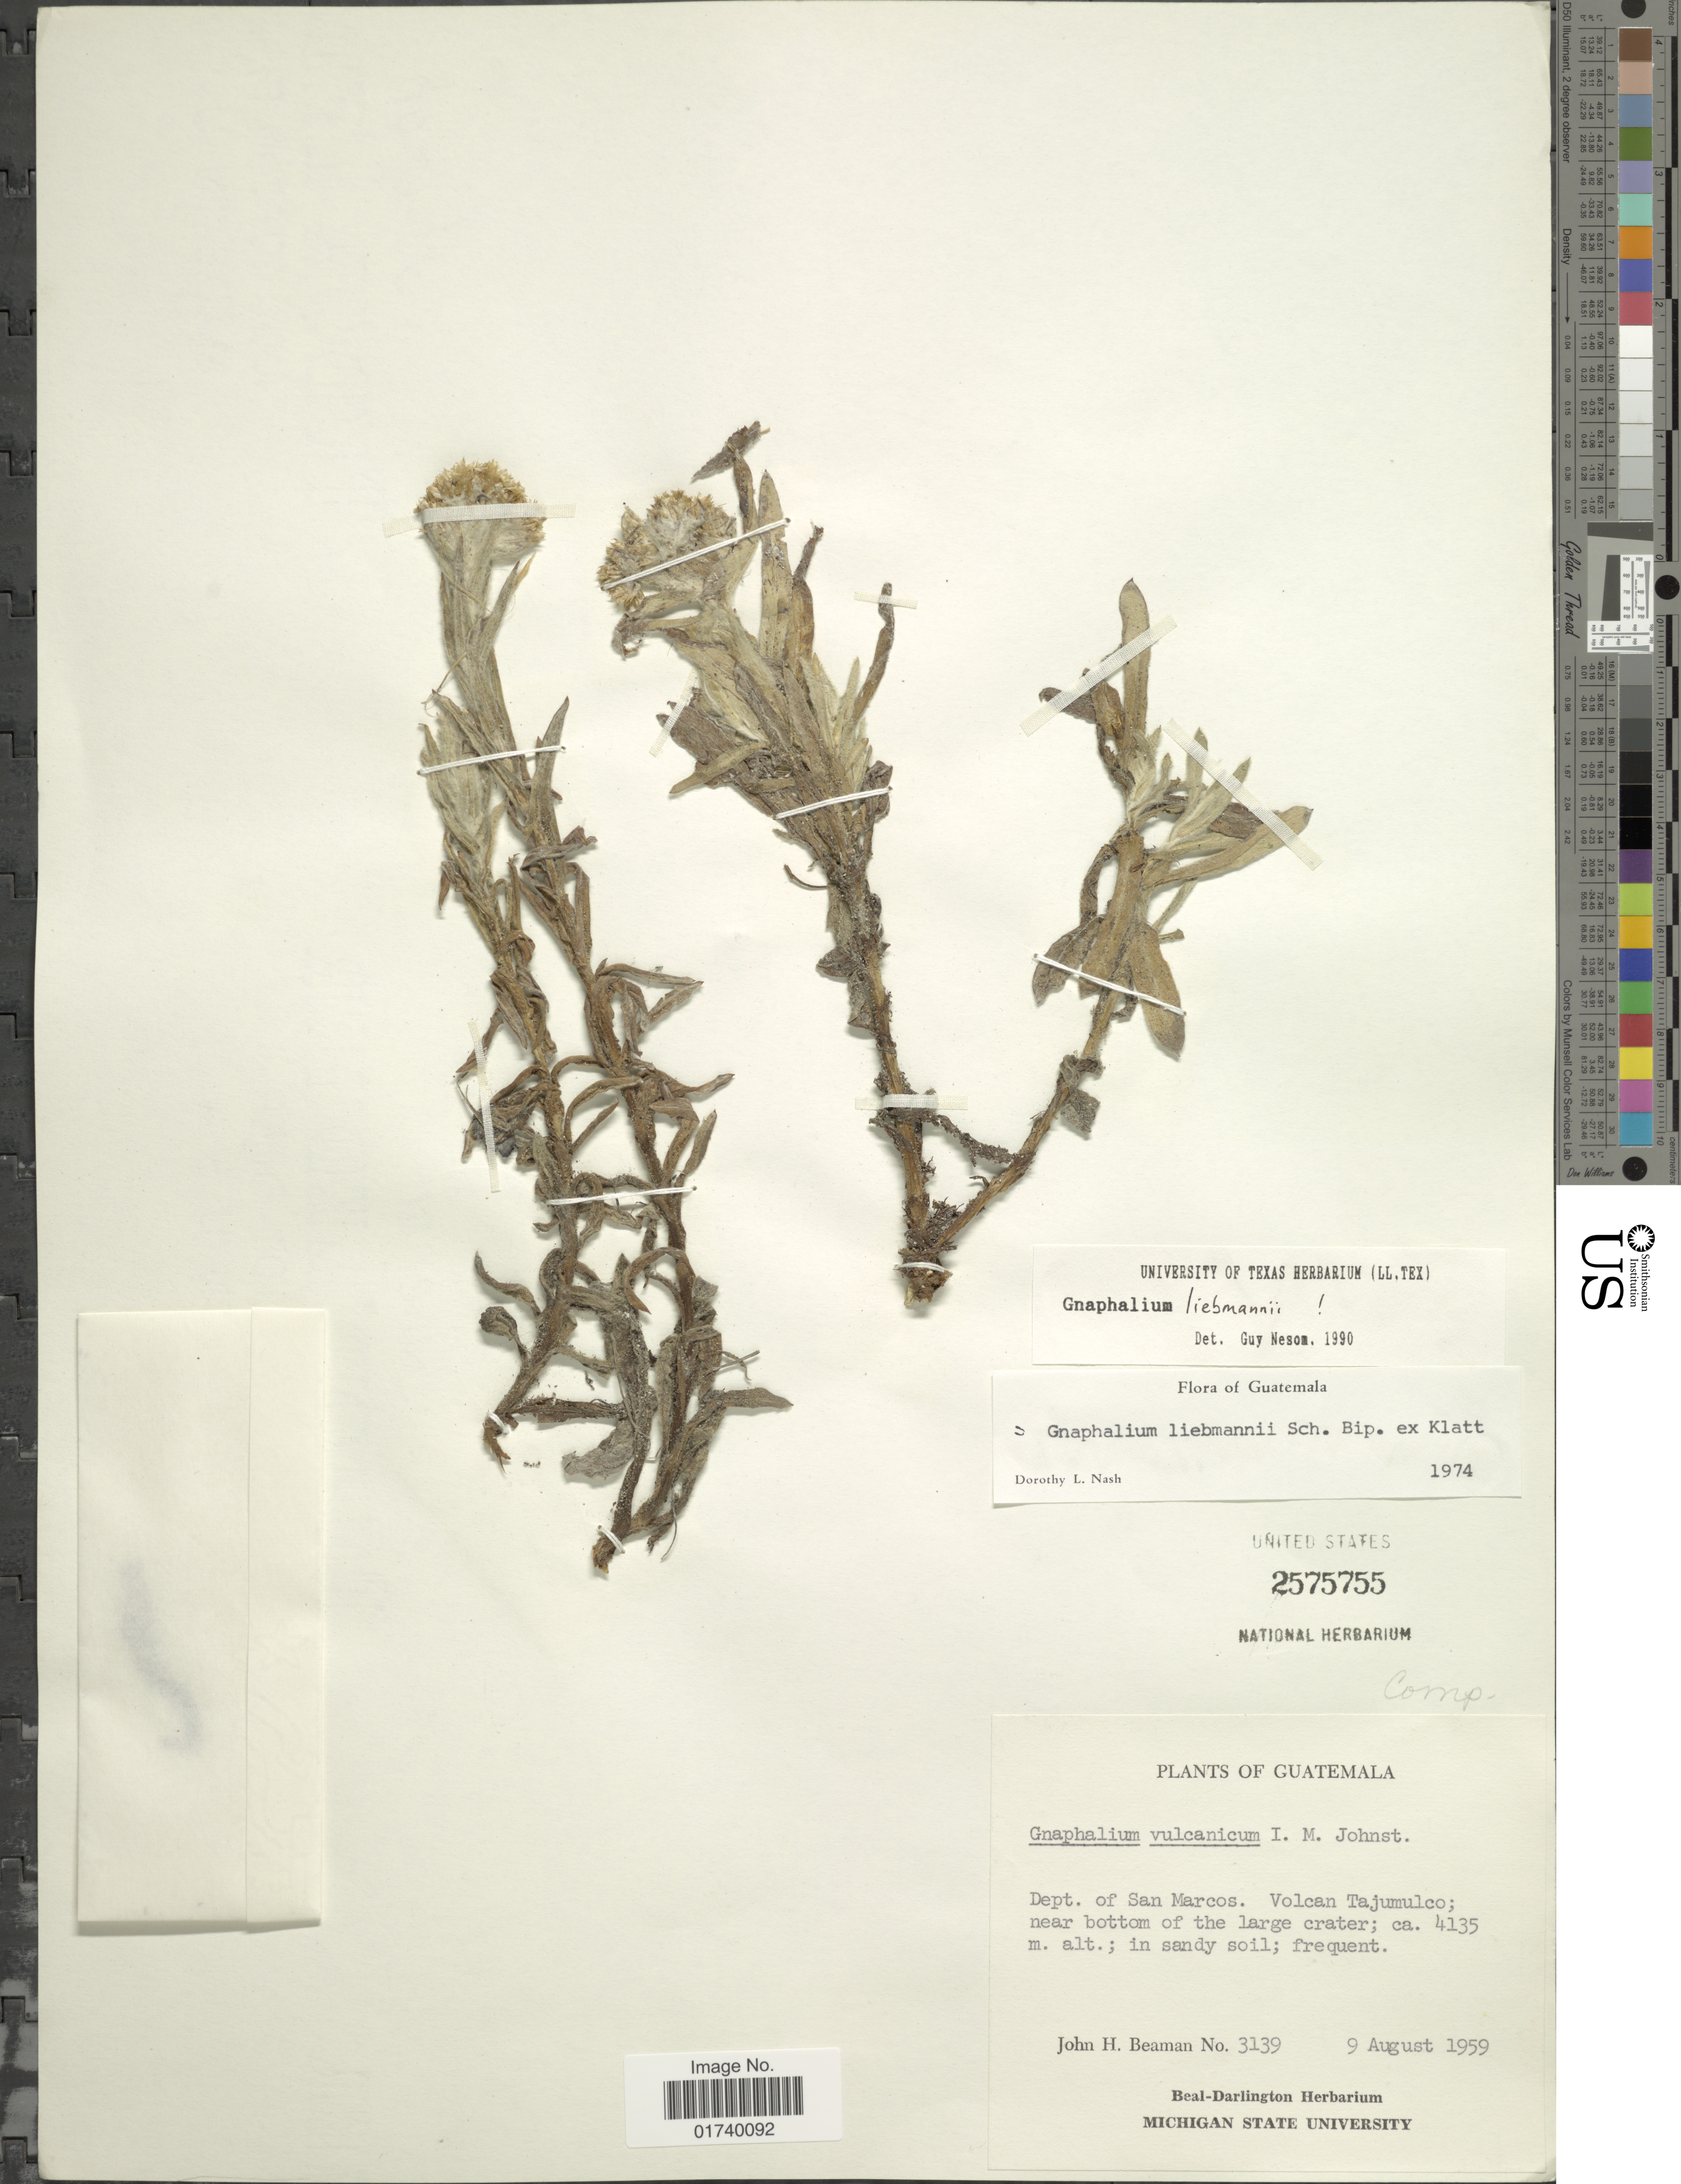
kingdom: Plantae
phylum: Tracheophyta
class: Magnoliopsida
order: Asterales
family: Asteraceae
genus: Pseudognaphalium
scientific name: Pseudognaphalium liebmannii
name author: (Sch. Bip. ex Klatt) Anderb.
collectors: J. H. Beaman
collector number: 3139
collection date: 1959-08-09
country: Guatemala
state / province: San Marcos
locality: Dept of San Marcos, Volcan Tajumulco near Buttom of the large Crater.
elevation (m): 4135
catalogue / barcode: US 2575755